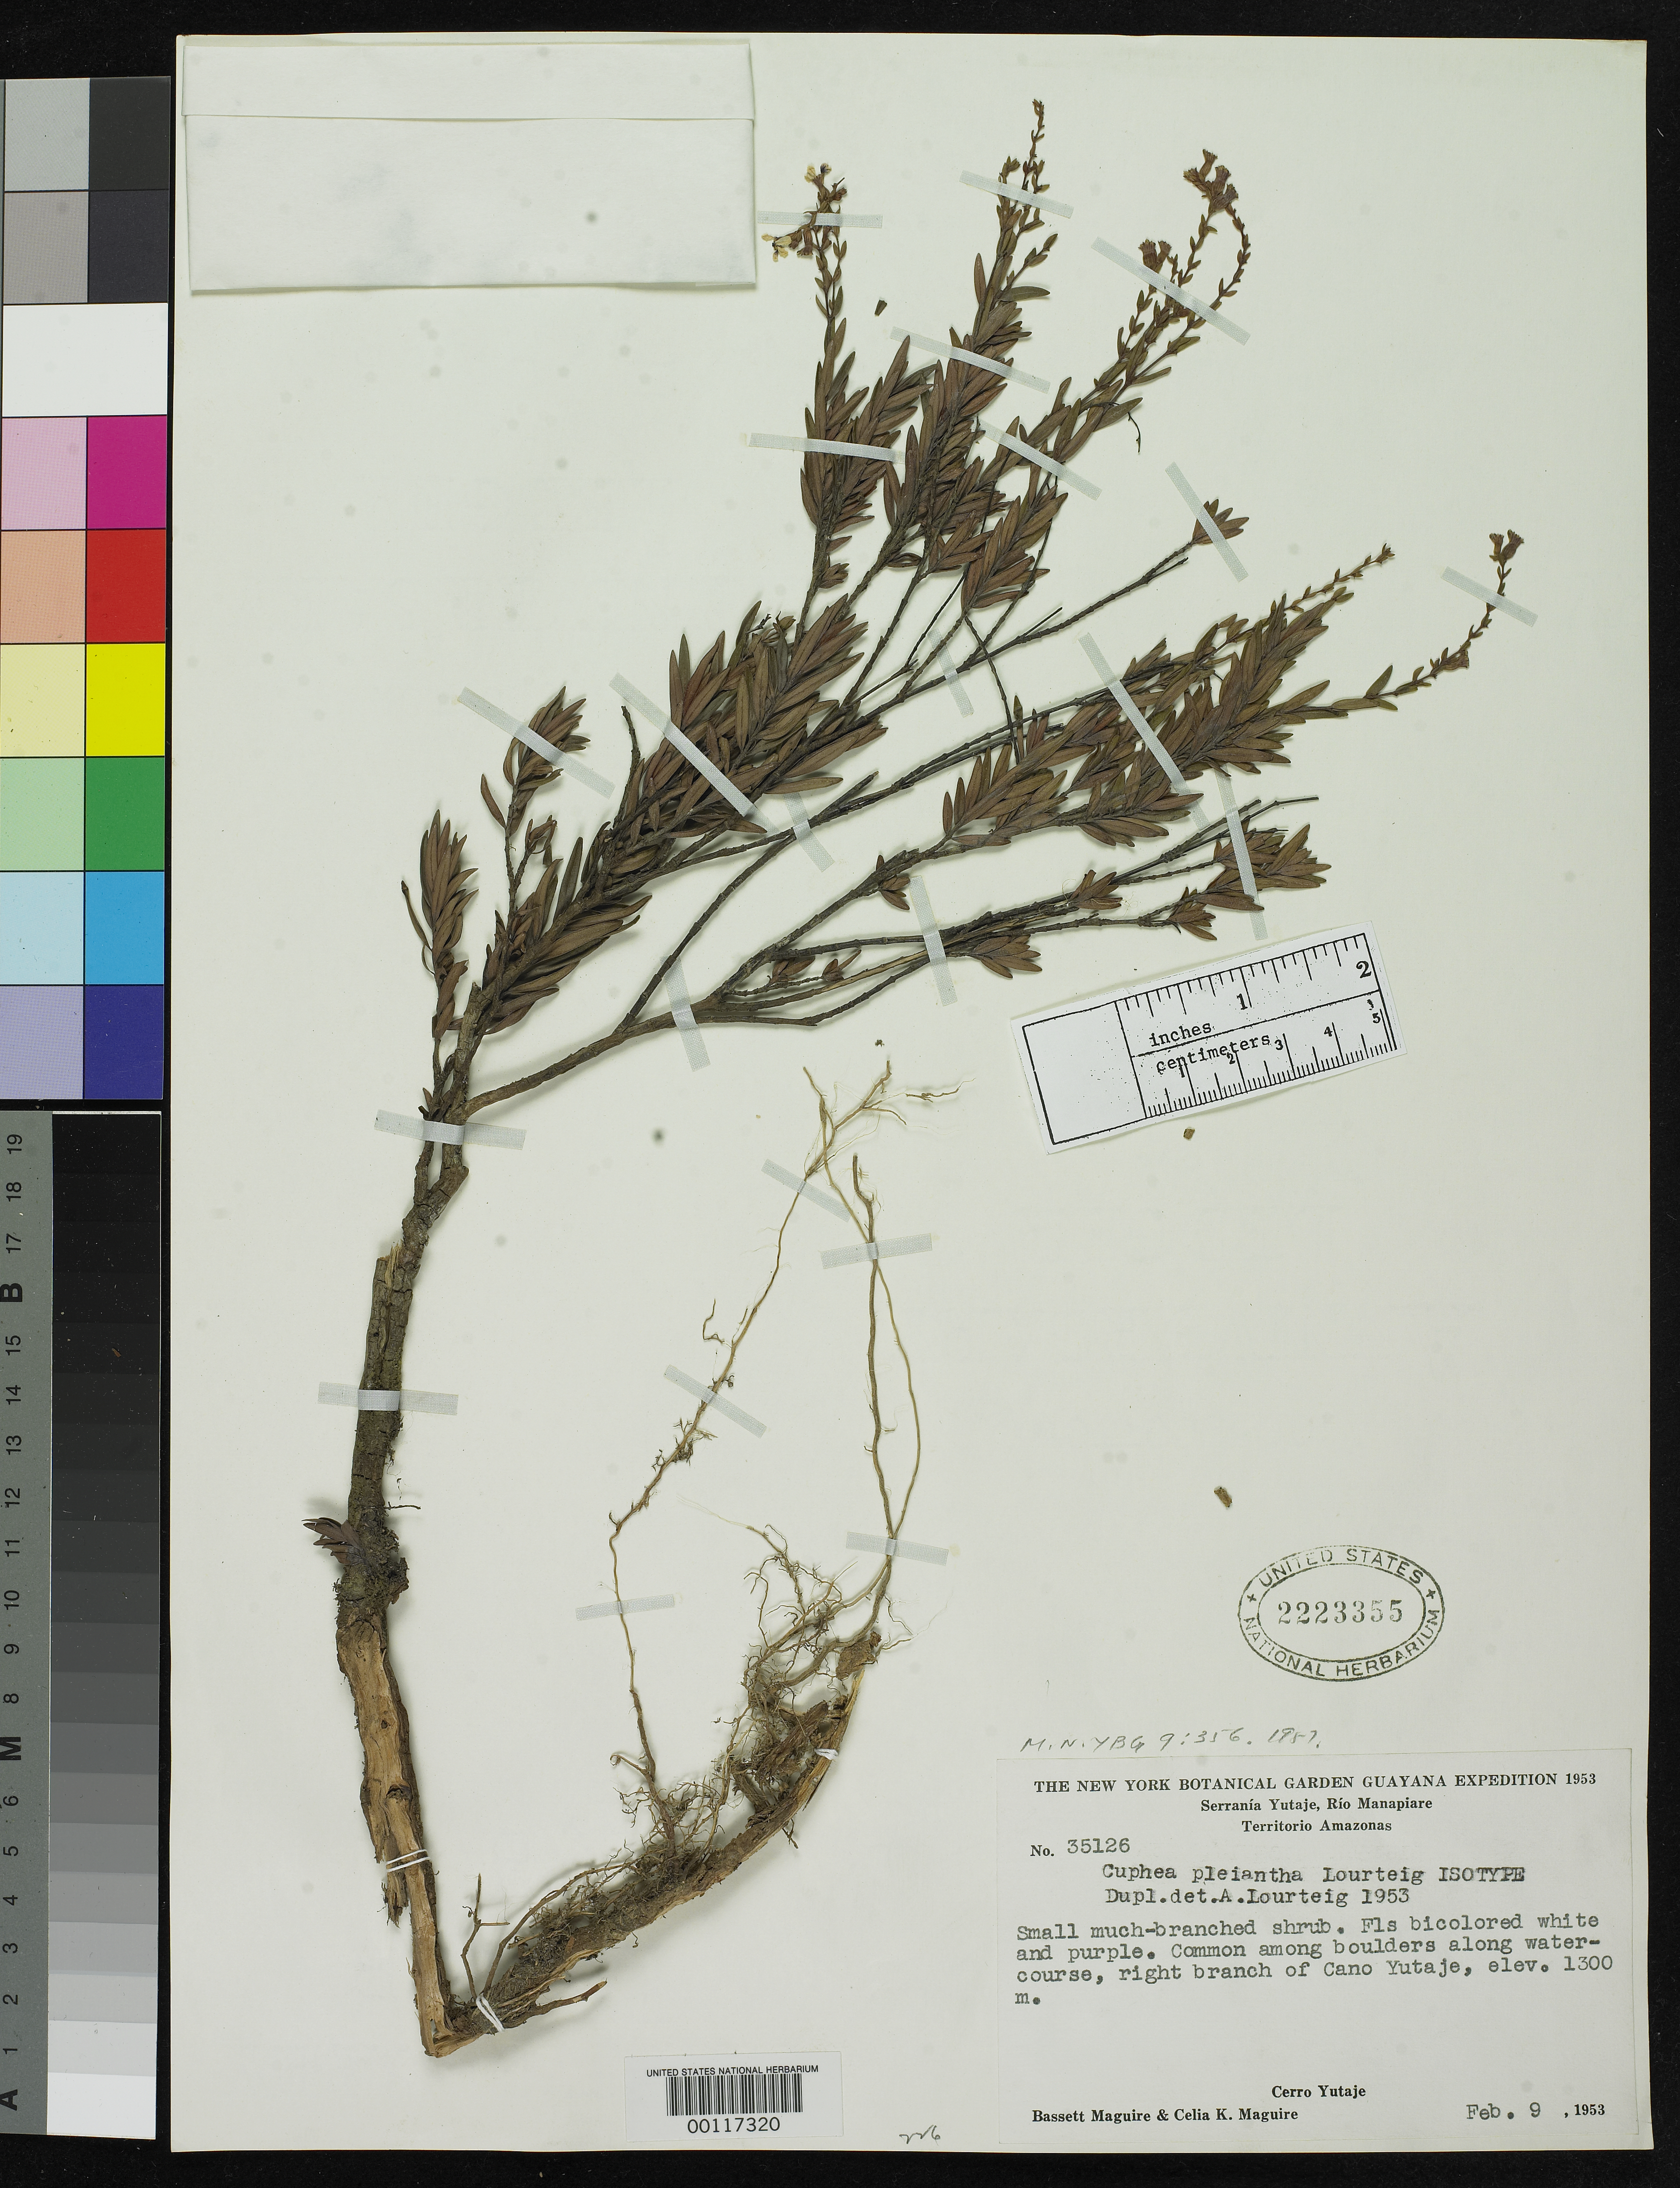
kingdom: Plantae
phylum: Tracheophyta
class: Magnoliopsida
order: Myrtales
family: Lythraceae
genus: Cuphea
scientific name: Cuphea pleiantha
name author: Lourteig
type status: Isotype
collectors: B. Maguire & C. K. Maguire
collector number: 35126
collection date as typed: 09 Feb 1953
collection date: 1953-02-09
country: Venezuela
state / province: Amazonas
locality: Serrania Yutaje, Rio Manapiare, Cano Yutaje.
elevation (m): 1300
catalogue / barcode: US 2223355